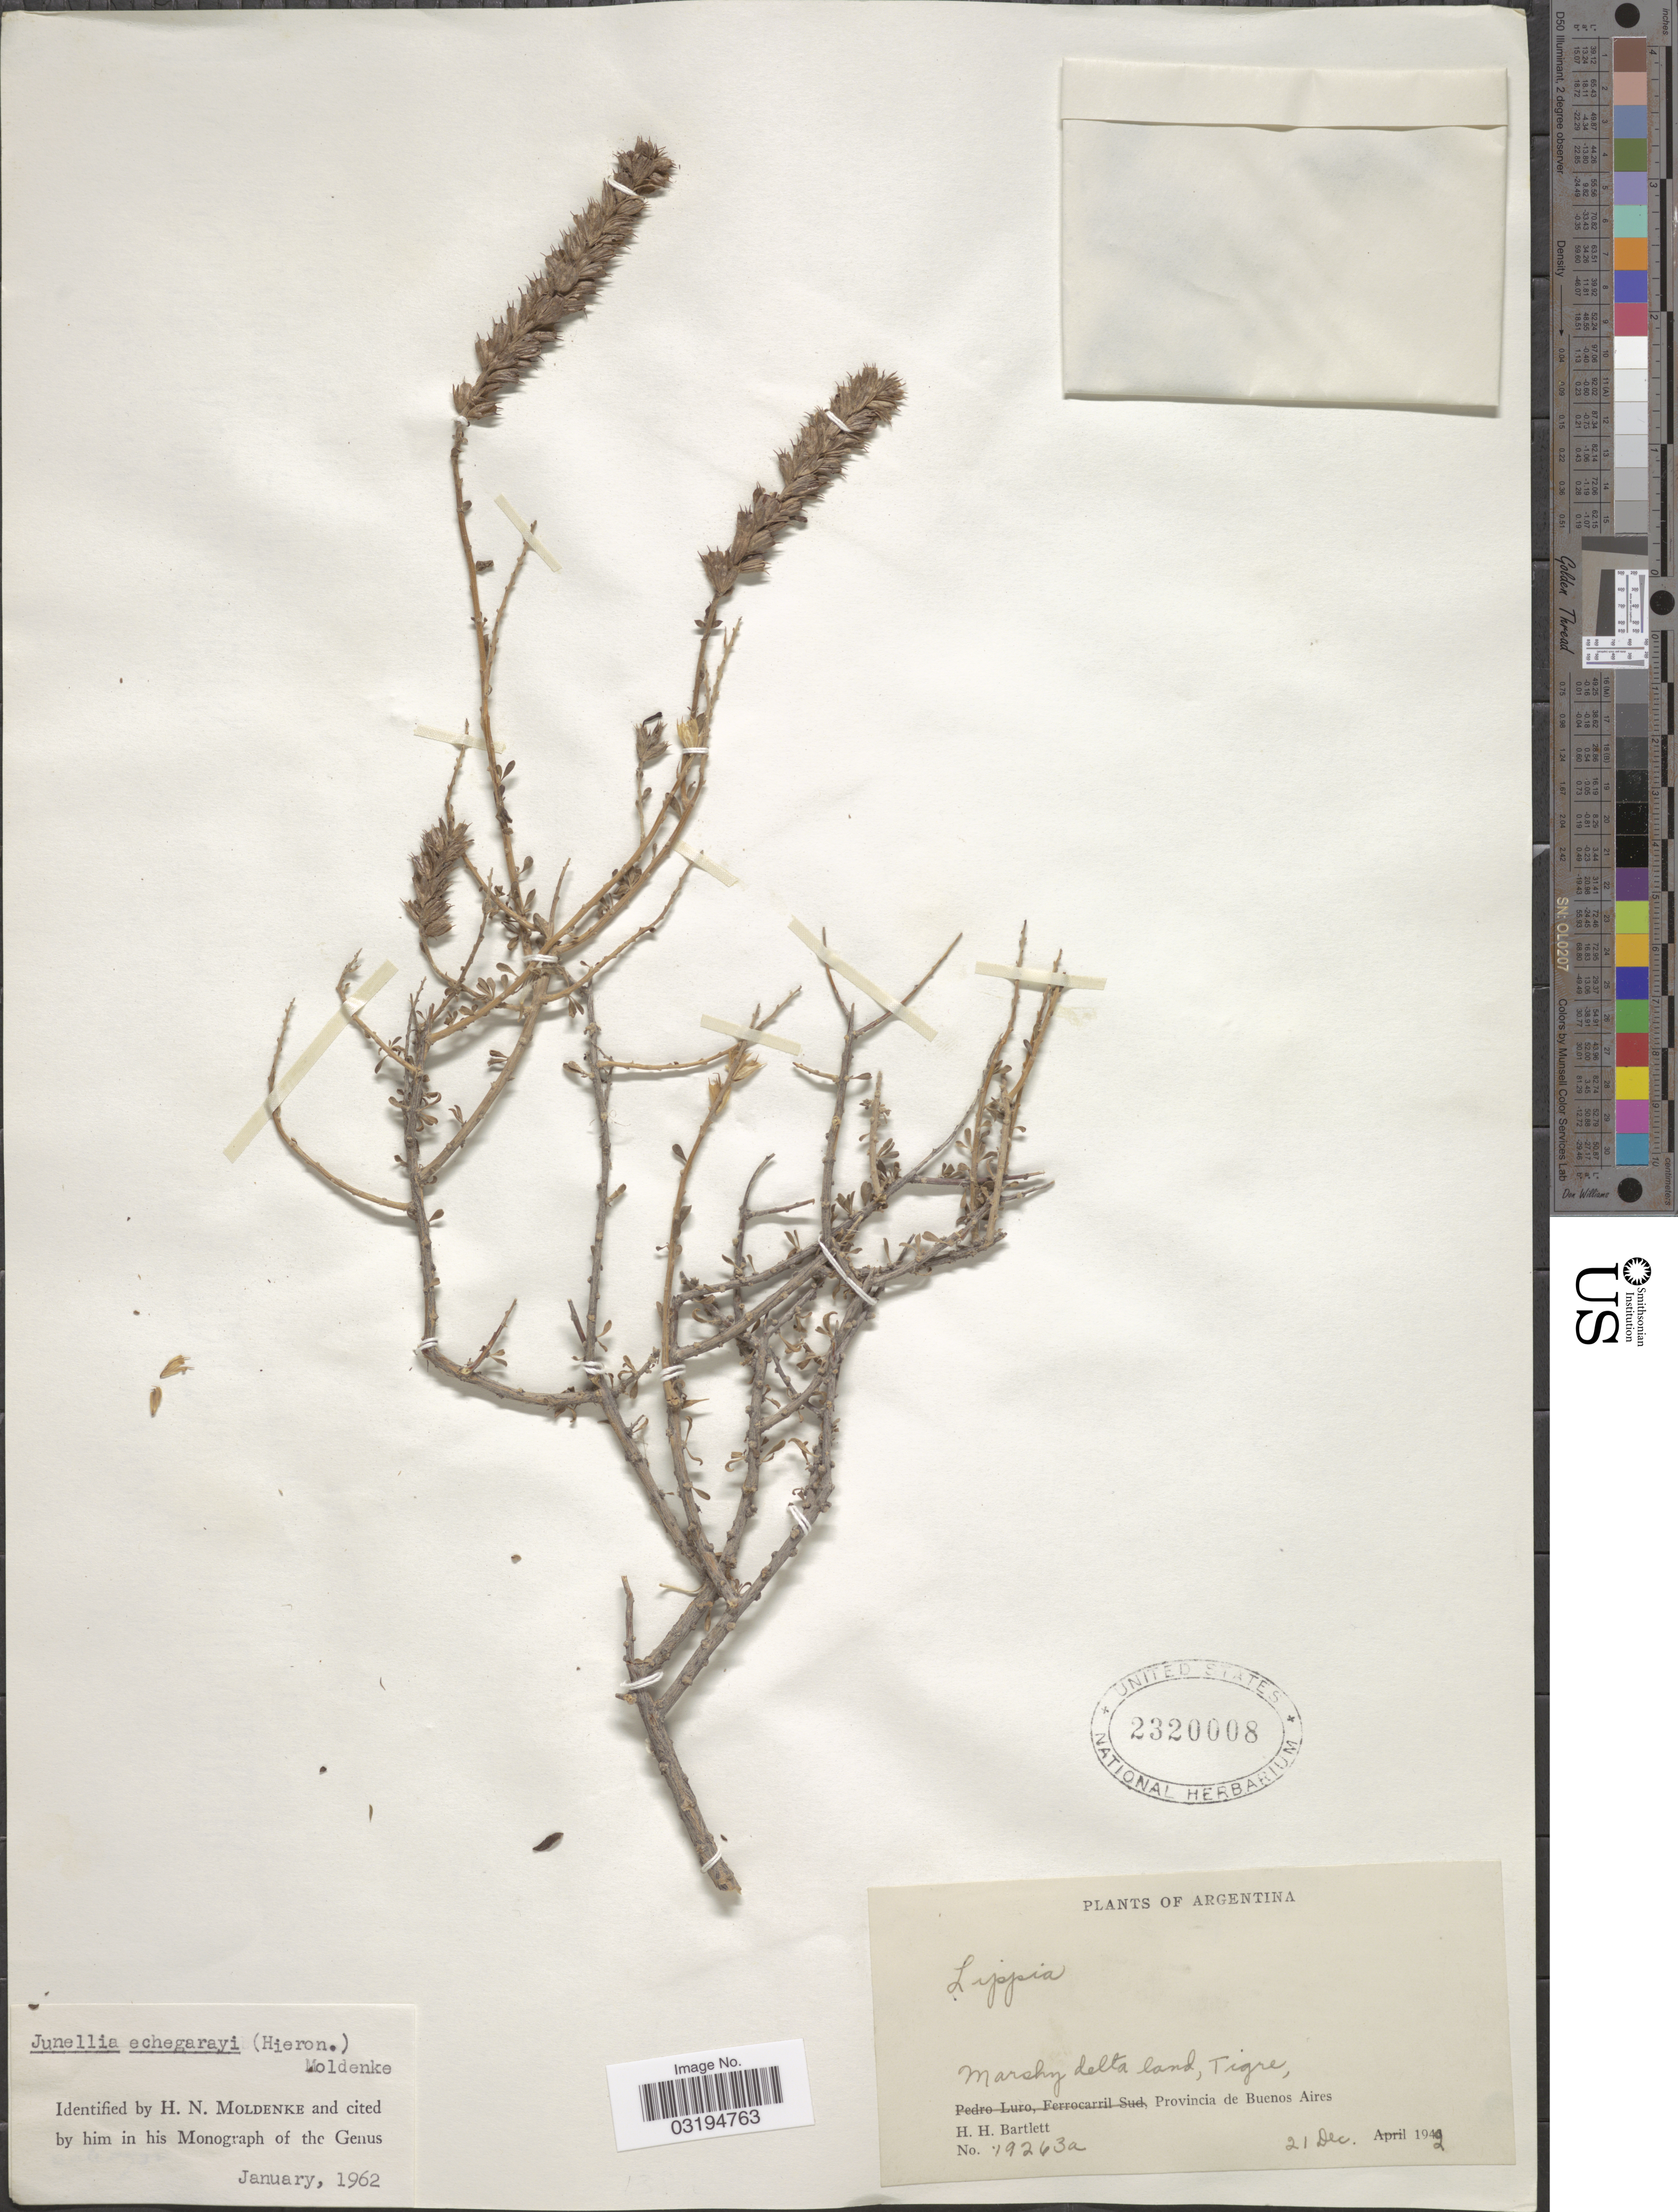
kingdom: Plantae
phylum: Tracheophyta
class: Magnoliopsida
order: Lamiales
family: Verbenaceae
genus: Junellia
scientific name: Junellia echegarayi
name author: (Hieron.) Moldenke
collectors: H. H. Bartlett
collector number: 19263a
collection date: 1942-12-21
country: Argentina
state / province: Buenos Aires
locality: Marshy delta land, Tigre.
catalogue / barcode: US 2320008